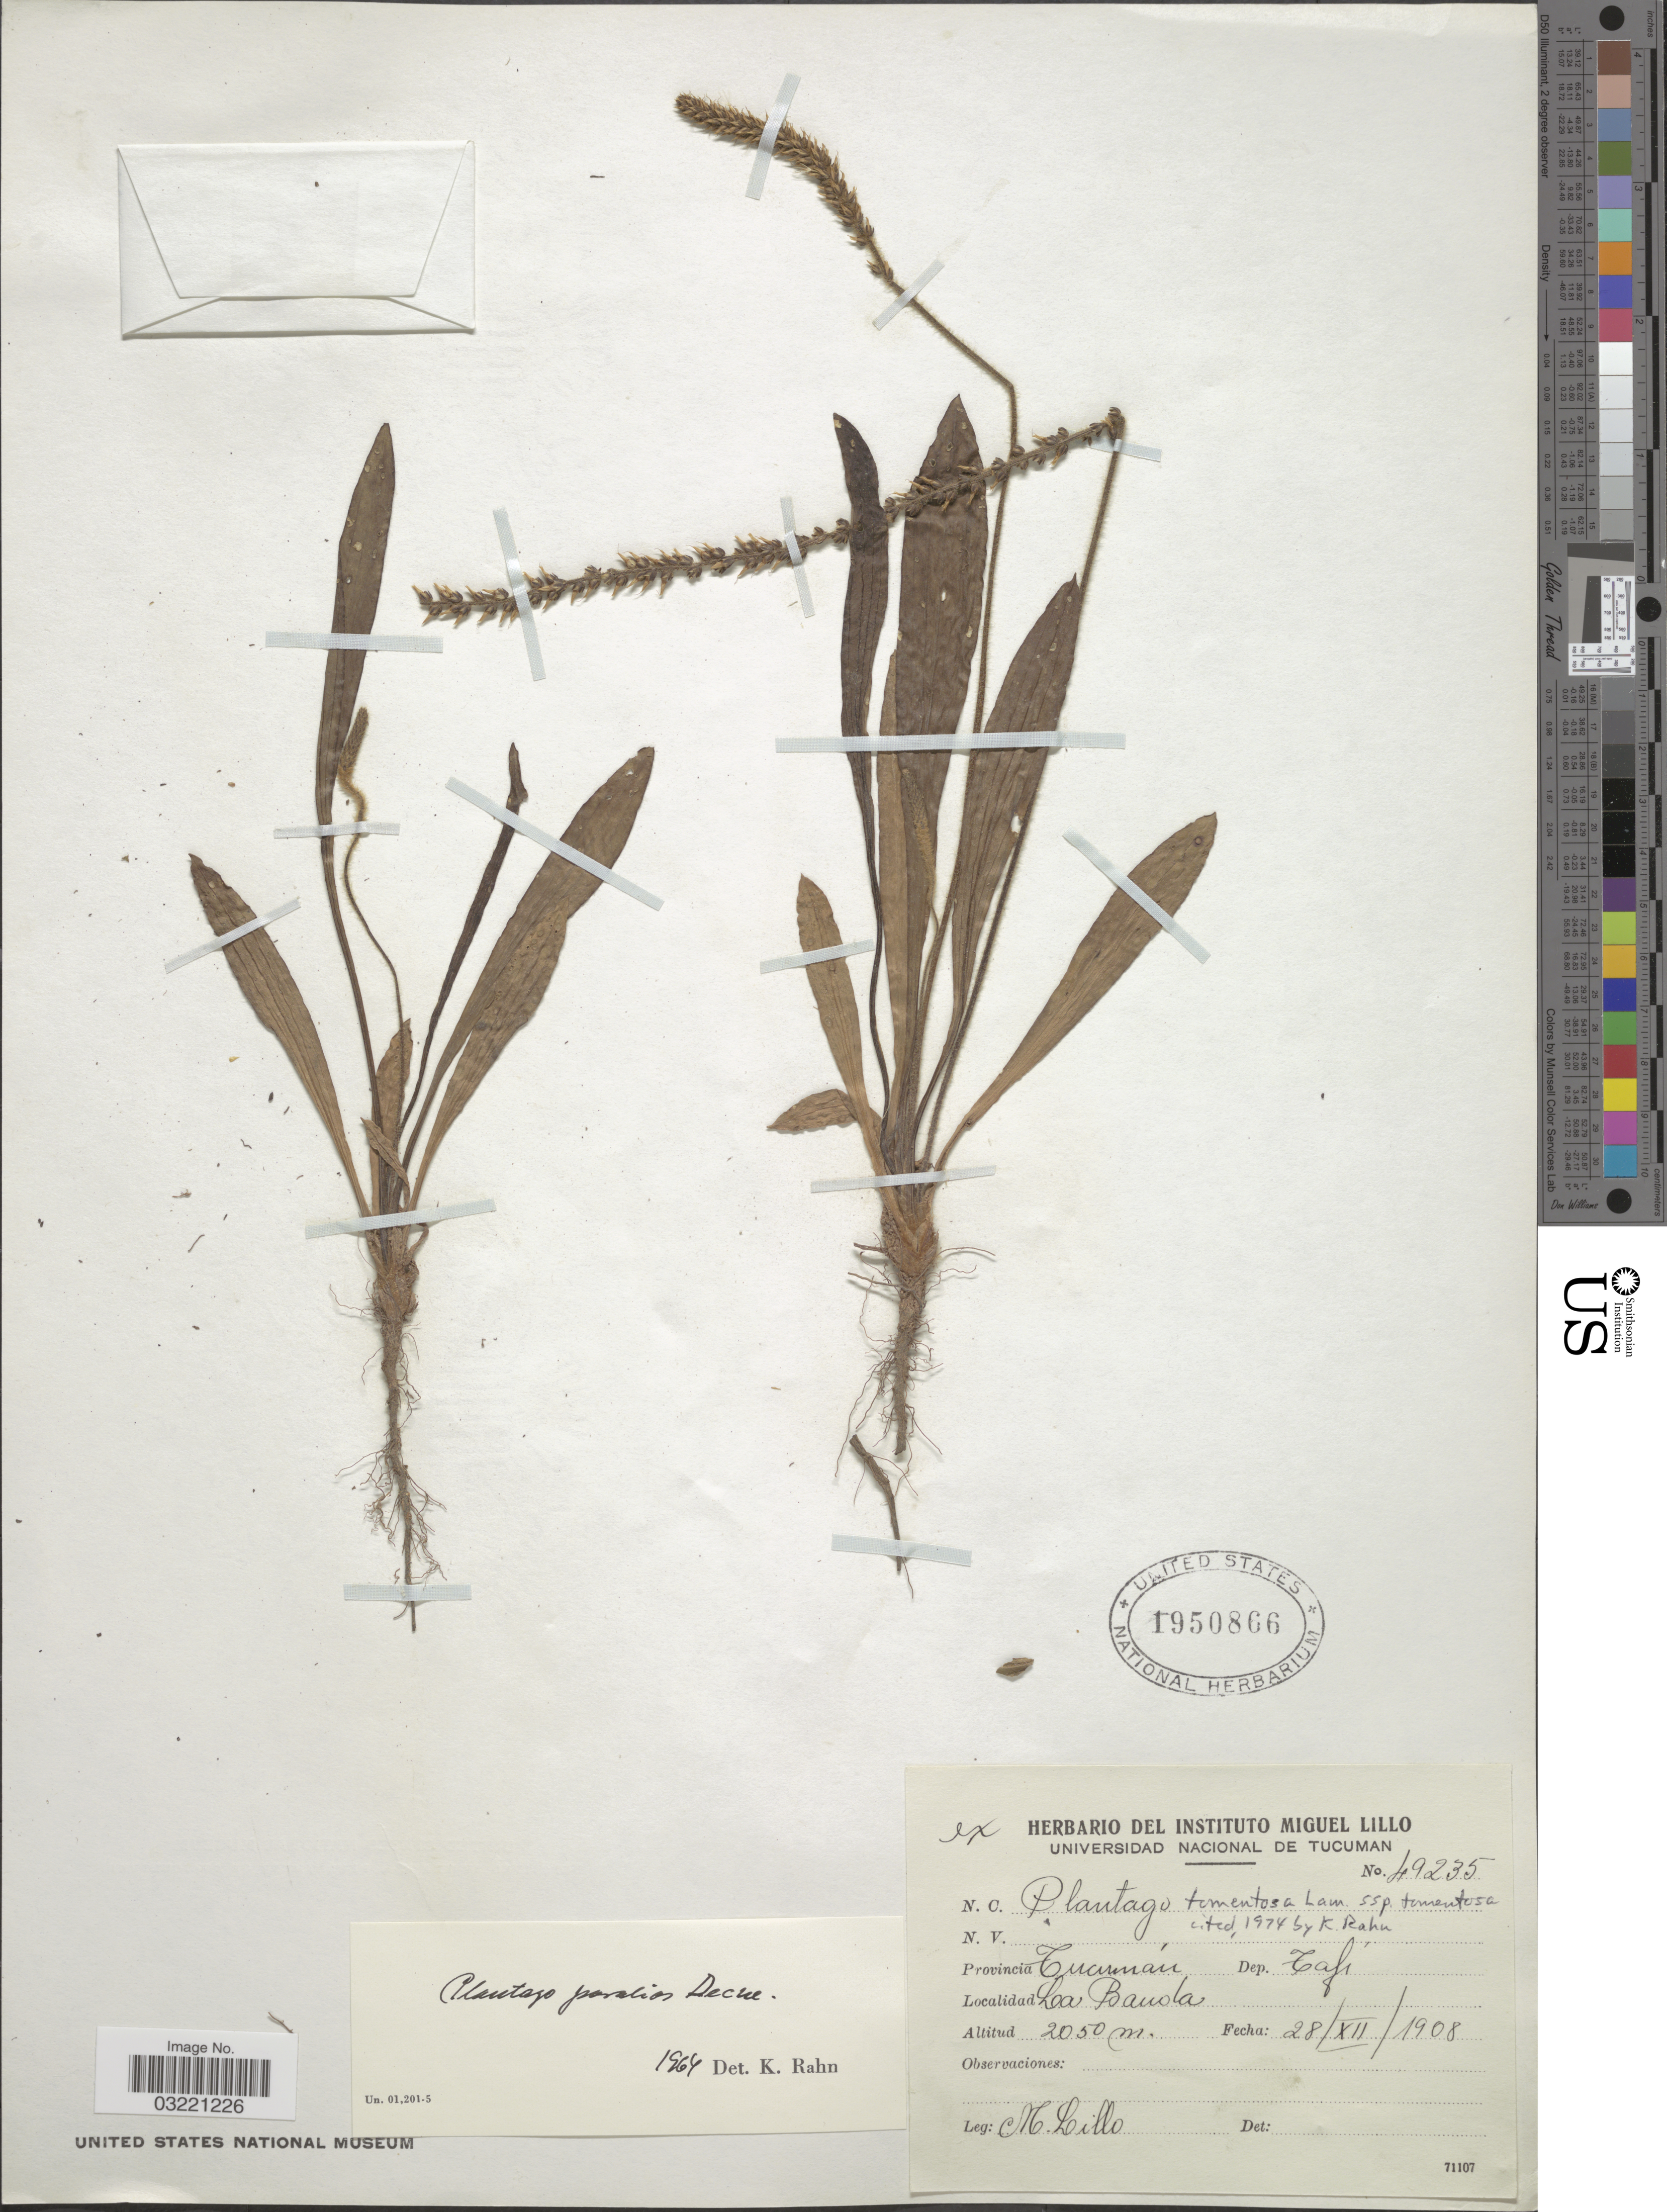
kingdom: Plantae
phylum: Tracheophyta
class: Magnoliopsida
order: Lamiales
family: Plantaginaceae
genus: Plantago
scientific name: Plantago tomentosa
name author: Lam.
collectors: M. Lillo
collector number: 49235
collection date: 1908-12-28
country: Argentina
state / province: Tucuman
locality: Dep. Tafí, La Banda.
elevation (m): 2050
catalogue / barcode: US 1950866